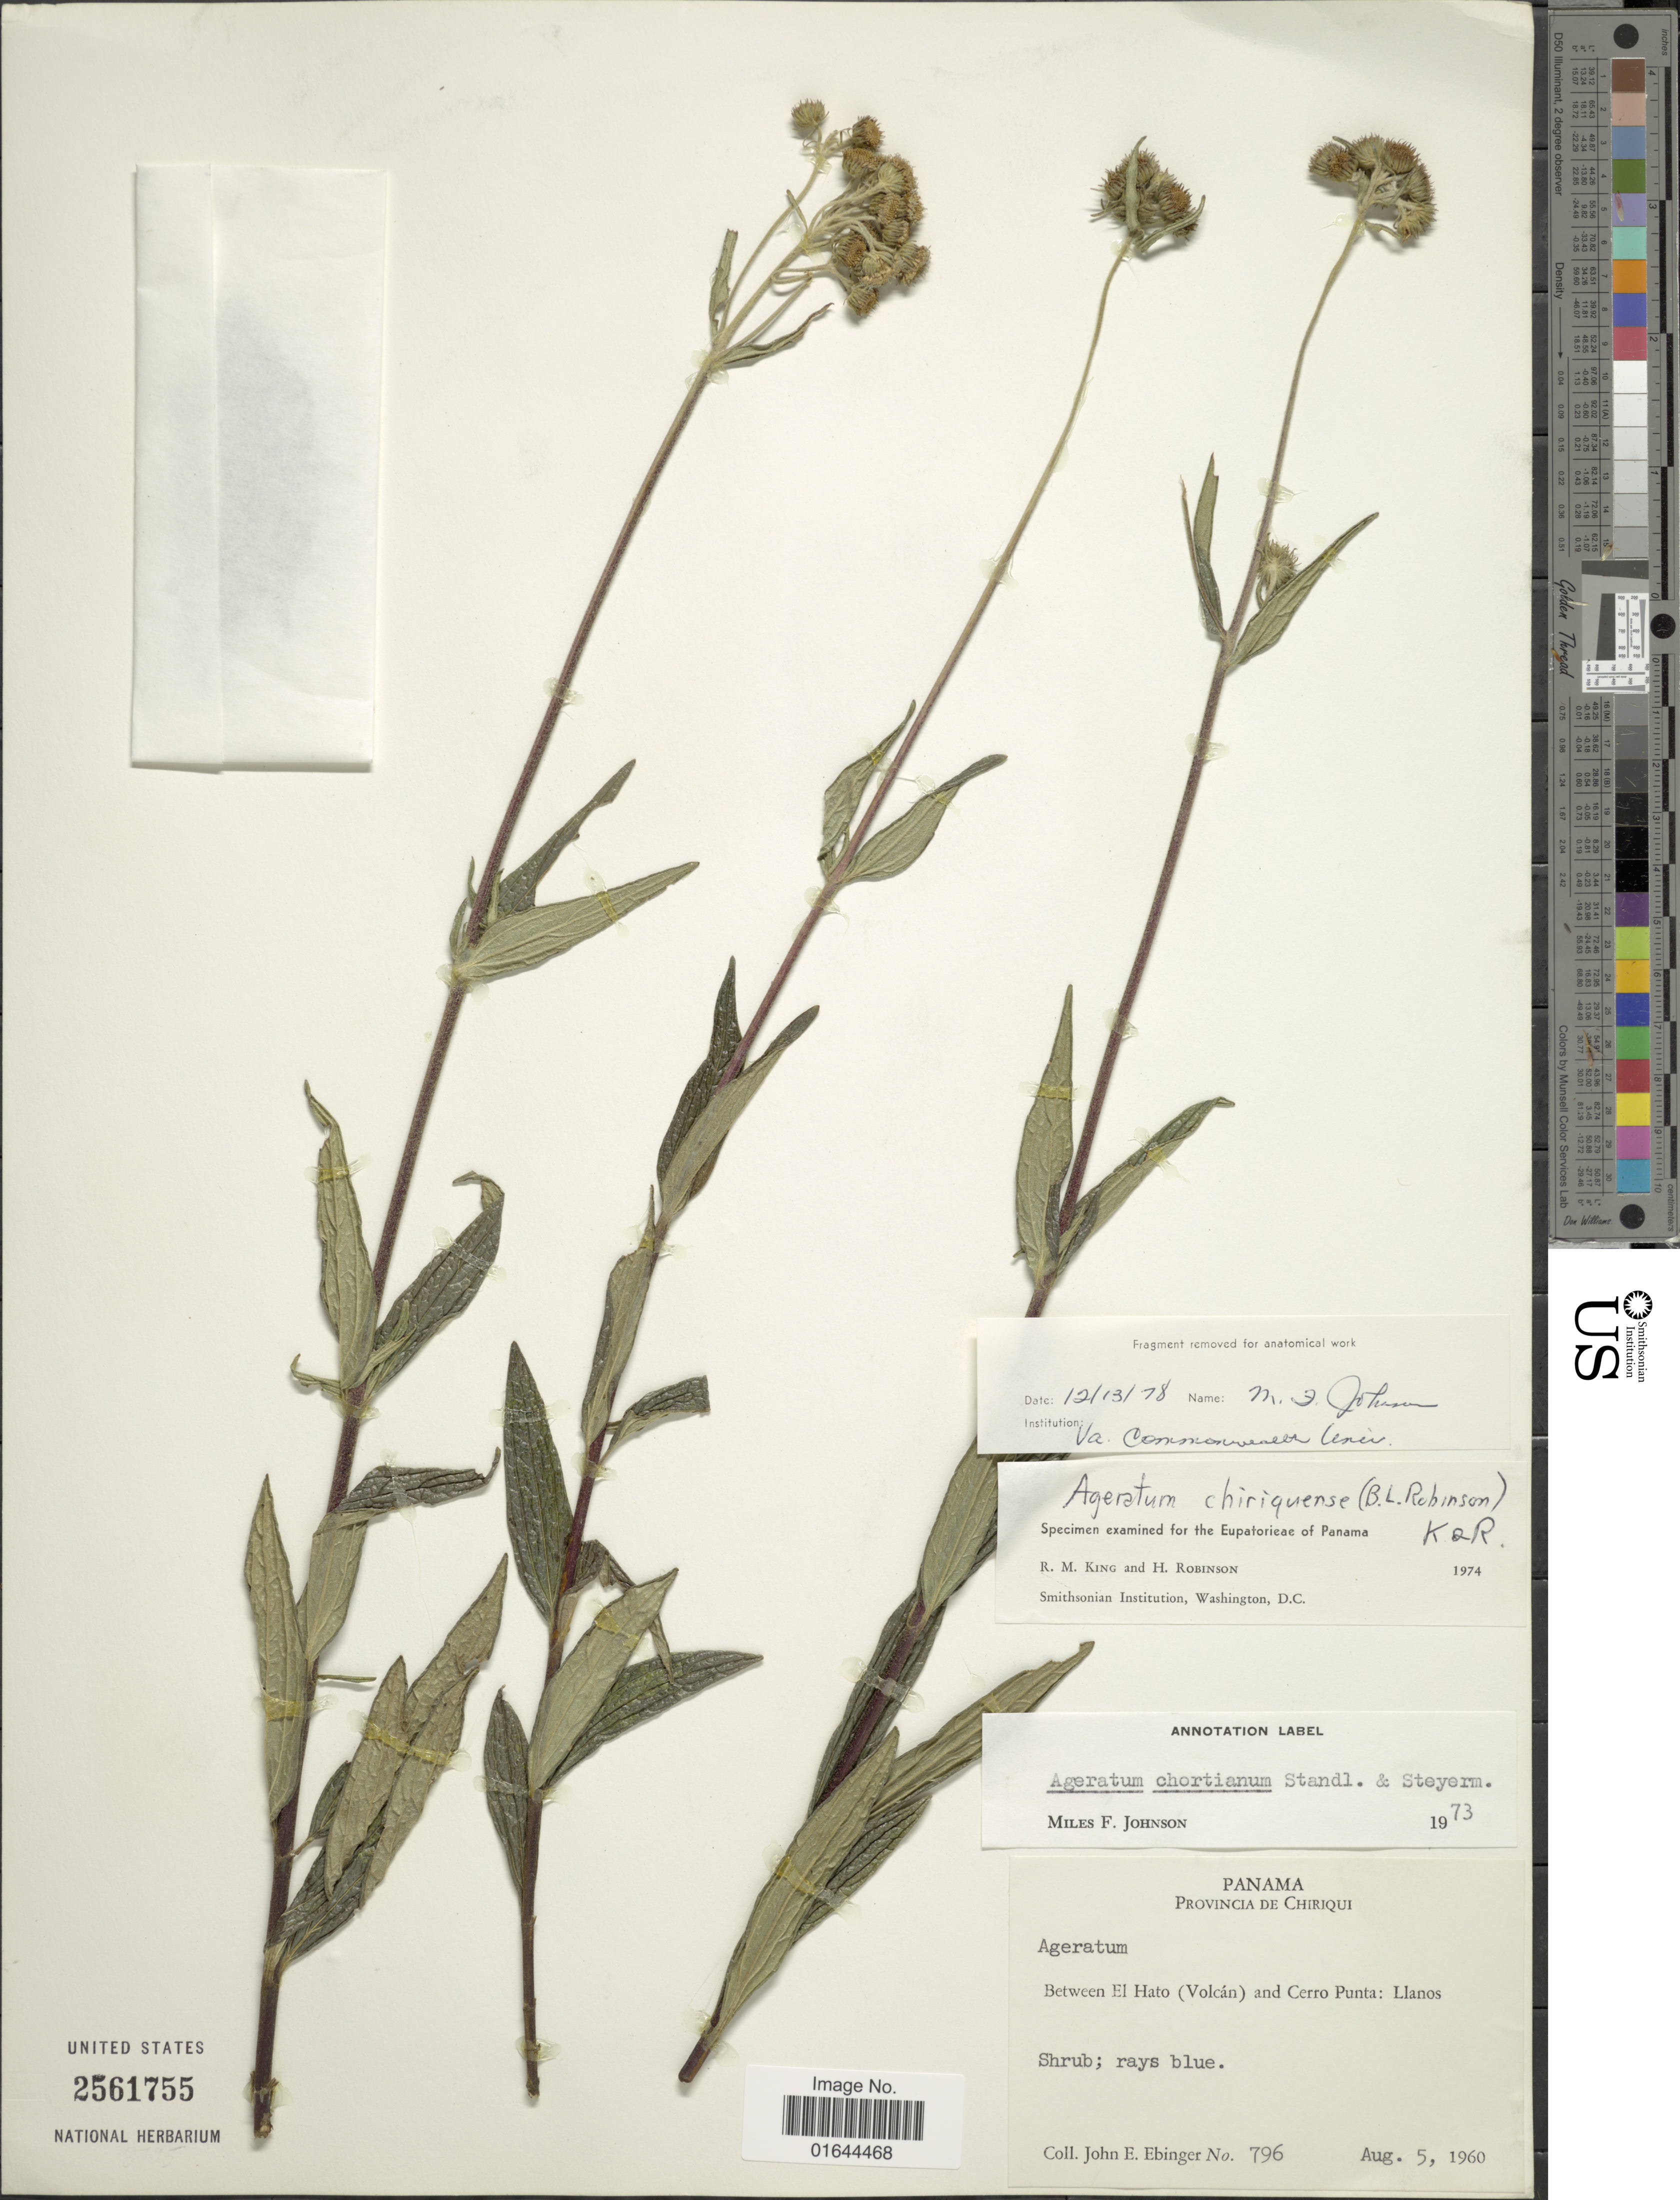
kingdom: Plantae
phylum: Tracheophyta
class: Magnoliopsida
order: Asterales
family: Asteraceae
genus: Ageratum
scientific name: Ageratum chiriquense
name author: (B.L. Rob.) R.M. King & H. Rob.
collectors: J. Ebinger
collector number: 796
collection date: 1960-08-05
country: Panama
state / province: Chiriqui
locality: Provincia de Chiriqui. Between El Hato (Volcan) and Cerro Punta: Llanos.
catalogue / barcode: US 2561755